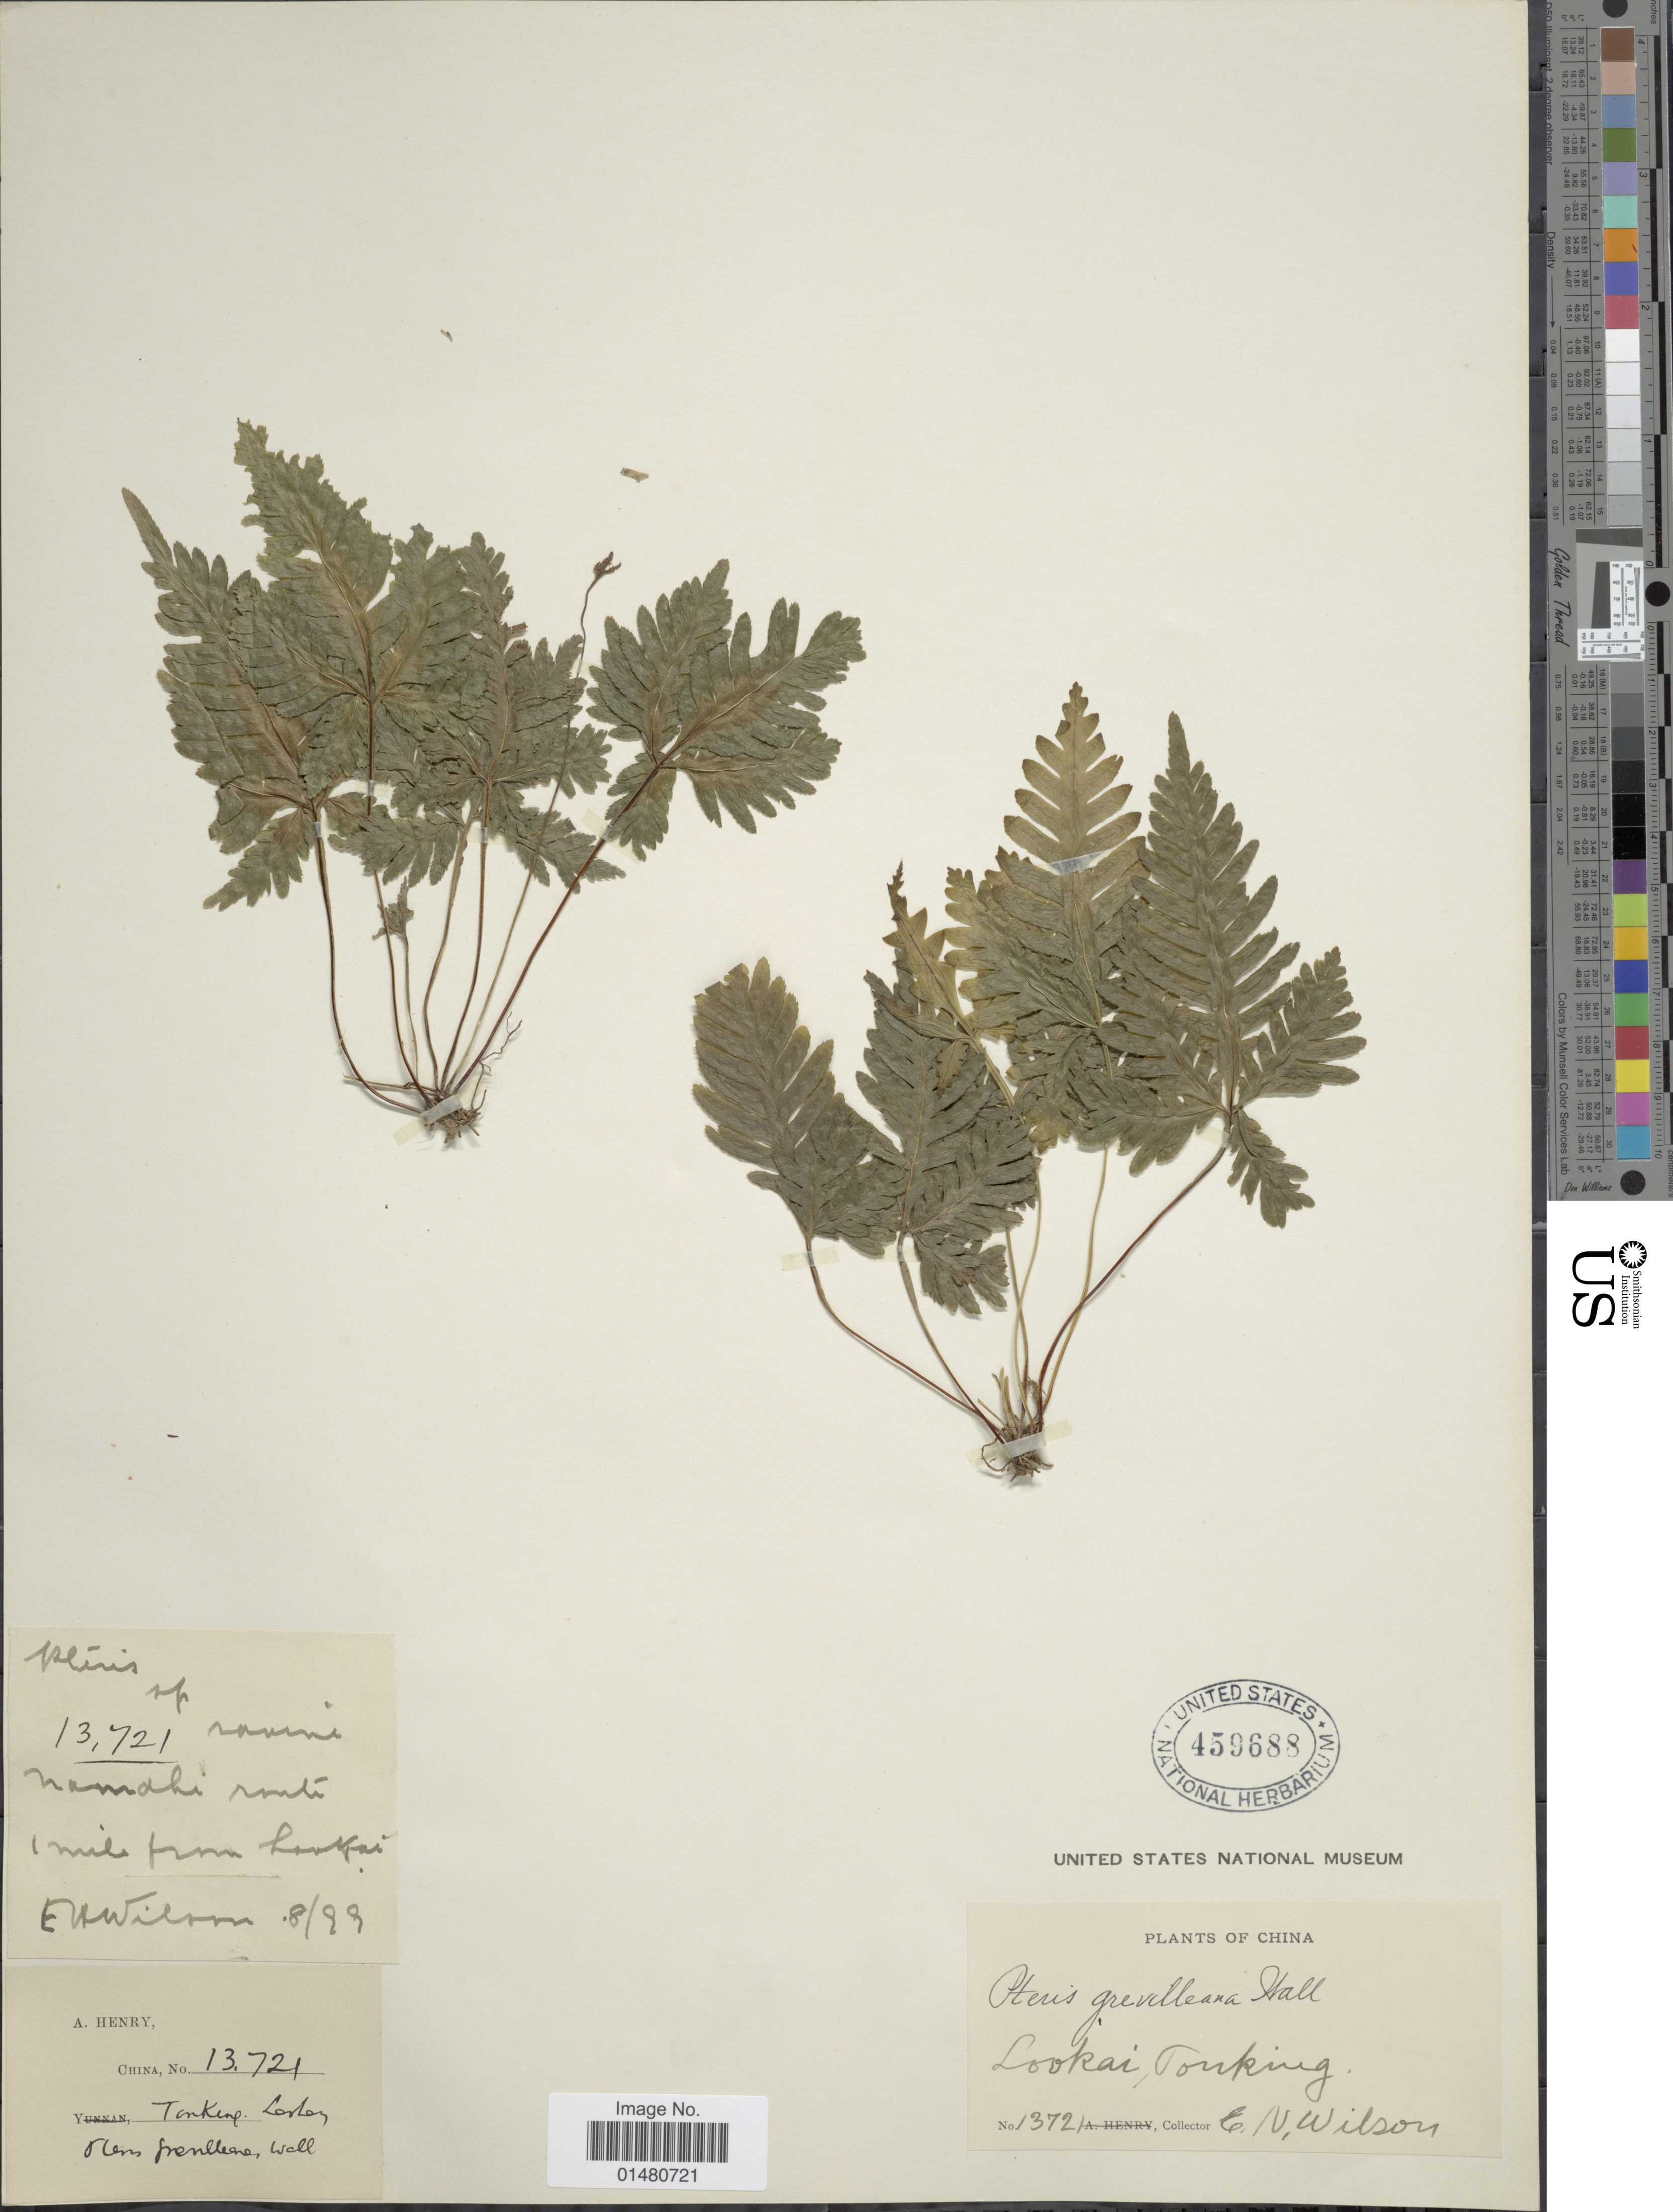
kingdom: Plantae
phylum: Tracheophyta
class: Polypodiopsida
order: Polypodiales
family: Pteridaceae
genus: Pteris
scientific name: Pteris grevilleana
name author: Wall. ex J. Agardh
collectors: E. Wilson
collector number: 13721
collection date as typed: Transcribed d/m/y: /8/99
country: Vietnam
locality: Laokai, Tonking (correct spelling: Tonkin), Namahi route 1 mile from Laokai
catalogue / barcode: US 459688